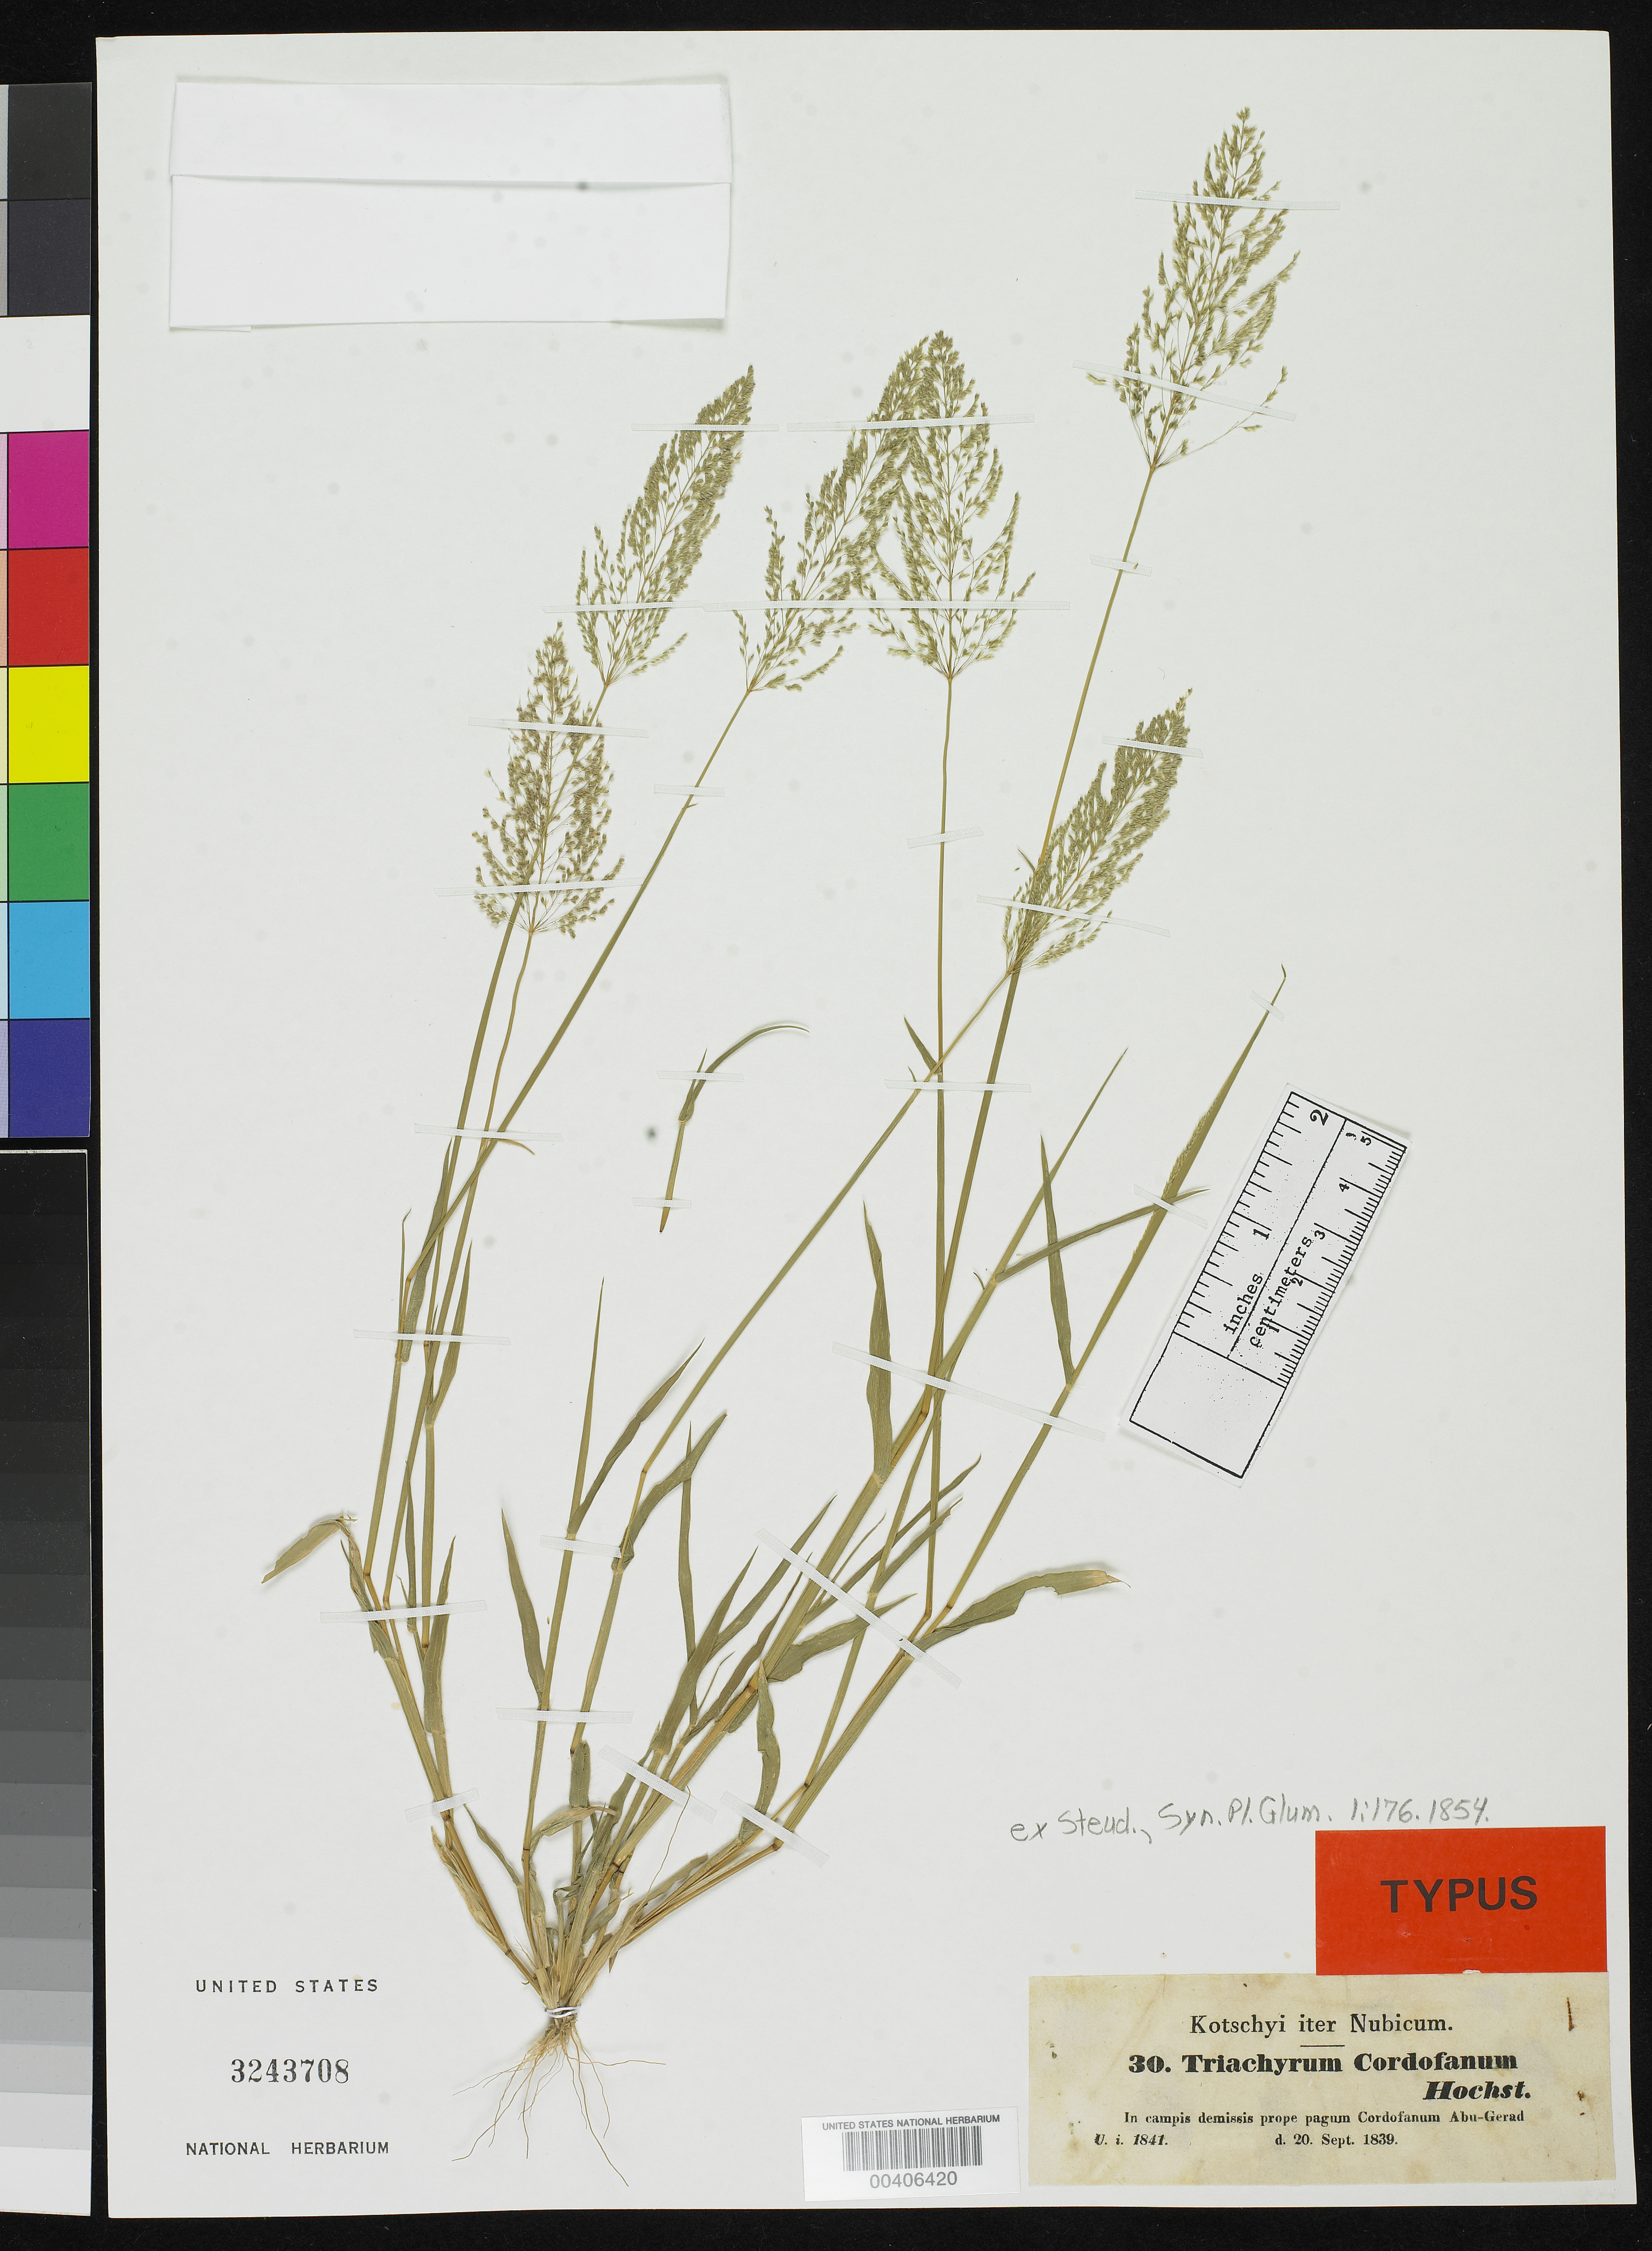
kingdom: Plantae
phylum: Tracheophyta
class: Liliopsida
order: Poales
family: Poaceae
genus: Triachyrum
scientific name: Triachyrum cordofanum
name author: Hochst. ex Steud.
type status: Isotype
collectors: K. G. Kotschy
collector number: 30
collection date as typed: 20 Sep 1839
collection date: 1839-09-20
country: Sudan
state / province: Ġharb Kurdufān / Janūb Kurdufān / Shamāl Kurdufān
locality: Campis Demissis prope Pagum Cordofanum Abu-gerad.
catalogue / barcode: US 3243708